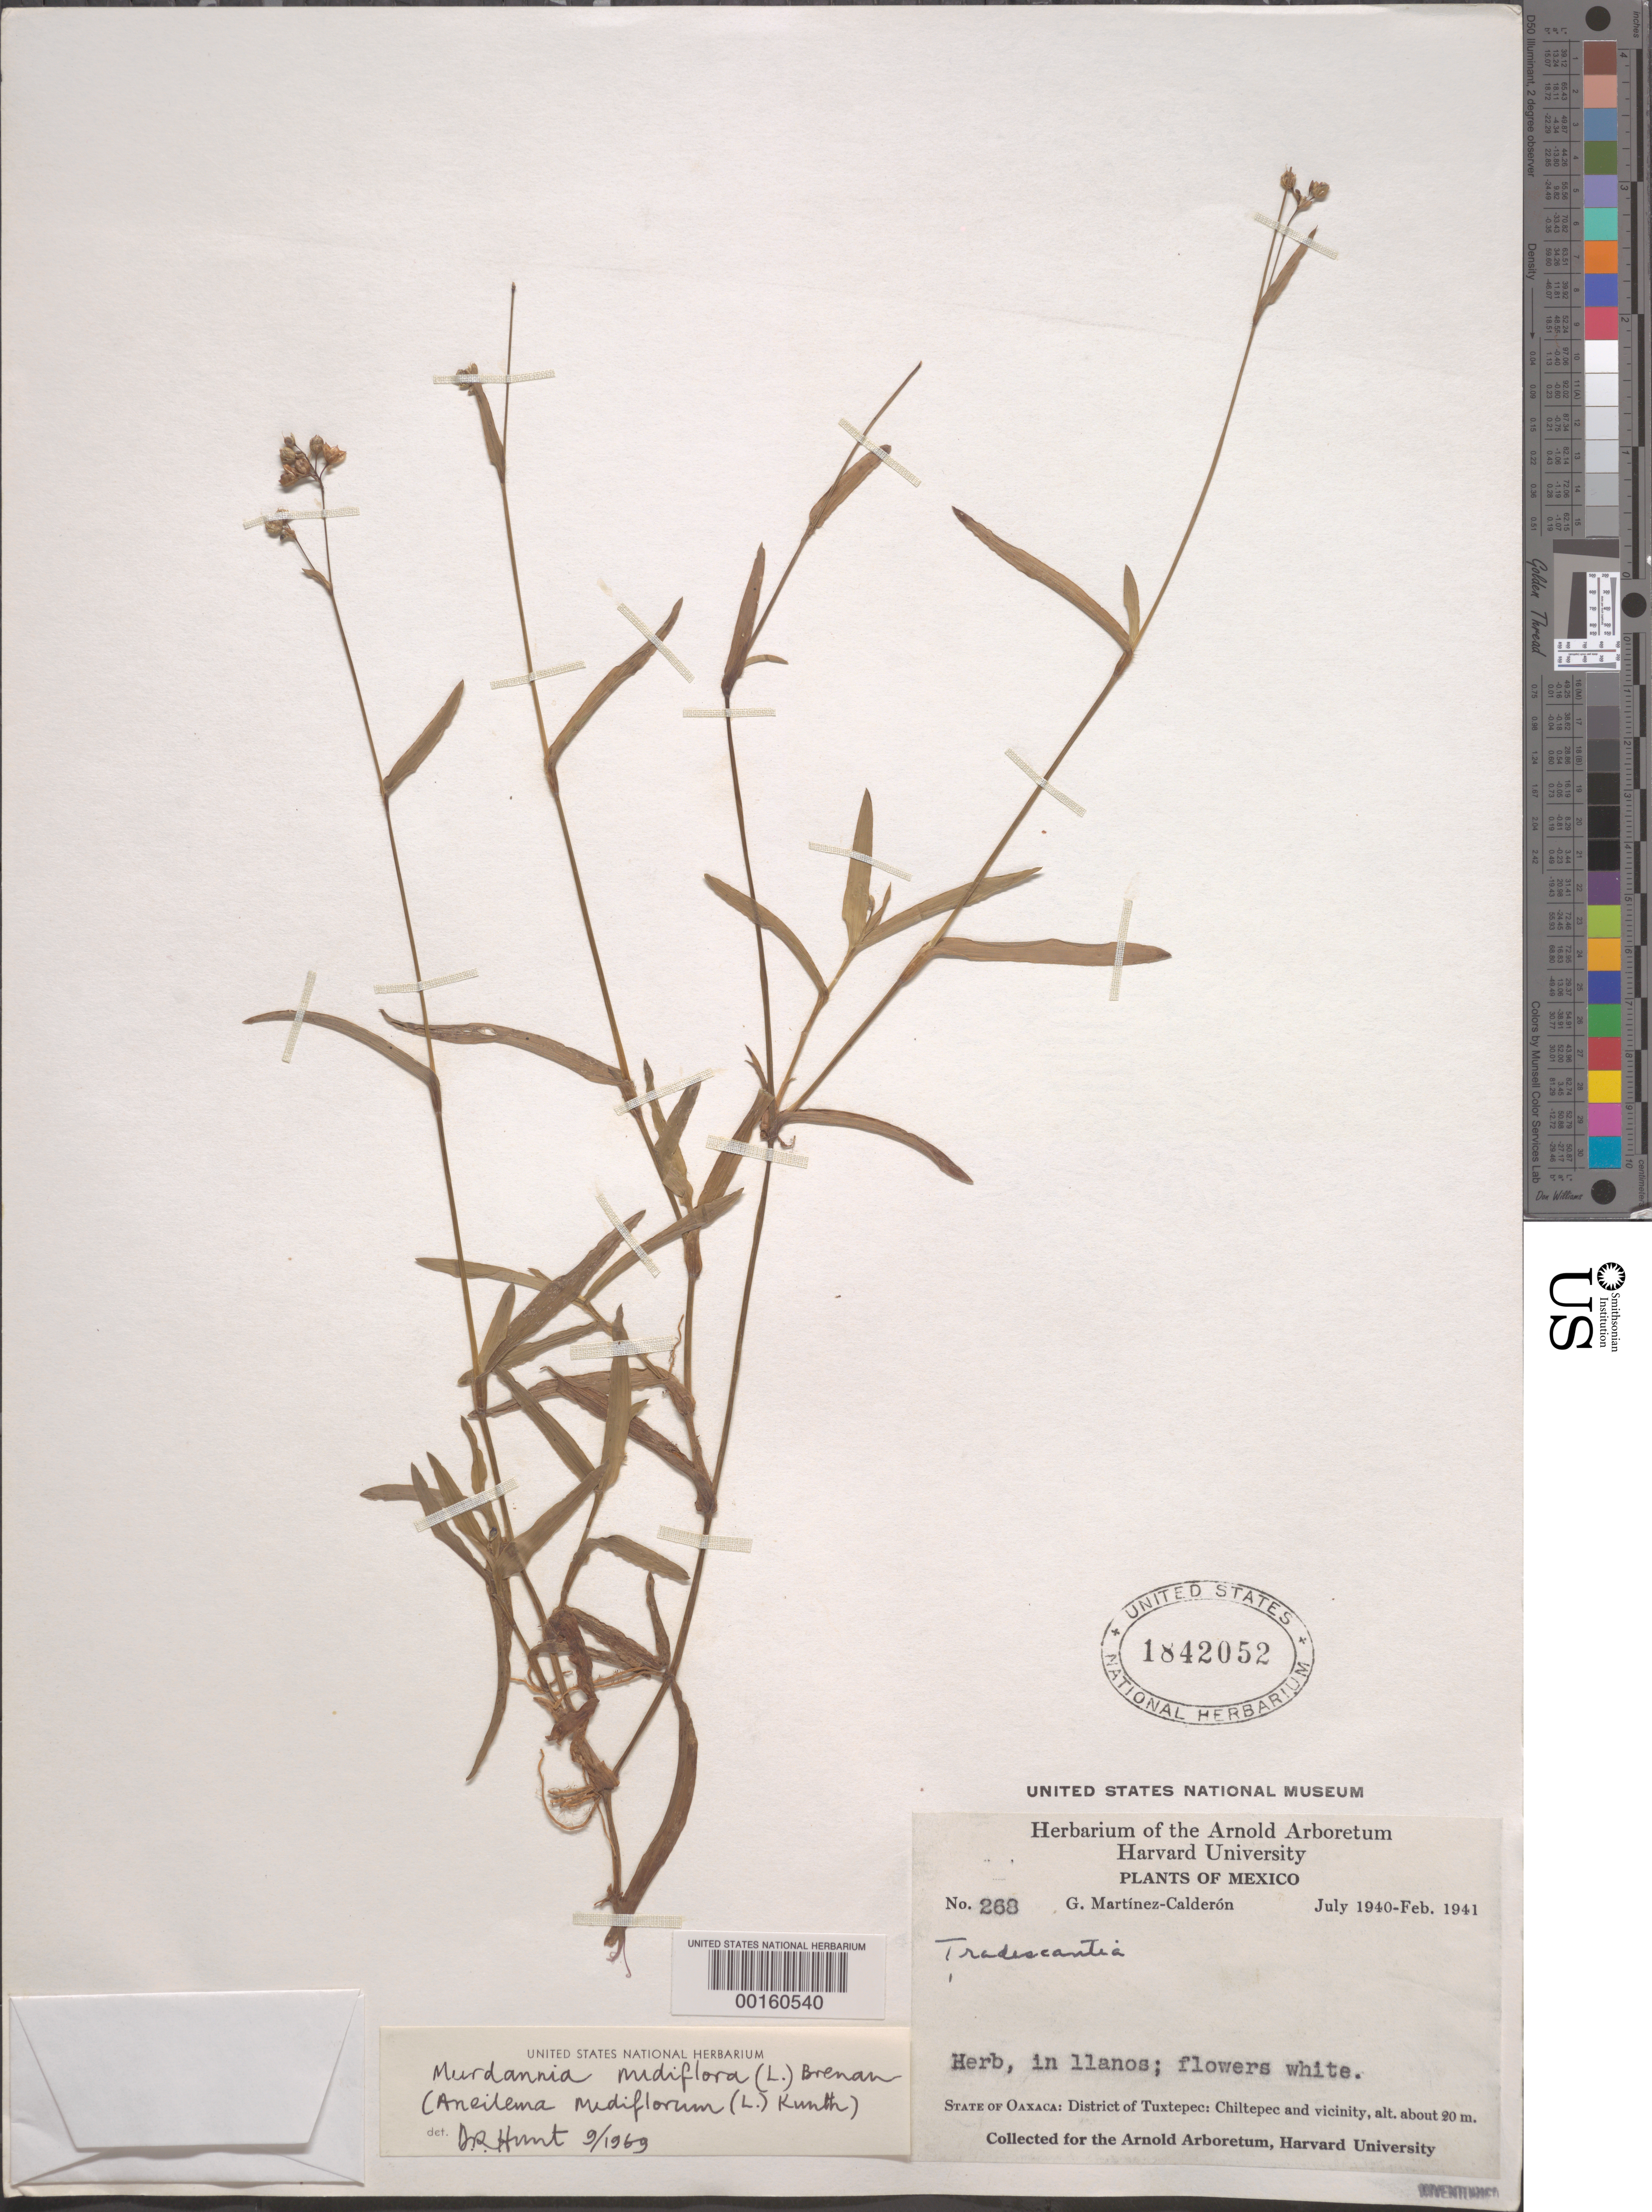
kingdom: Plantae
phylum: Tracheophyta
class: Liliopsida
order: Commelinales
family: Commelinaceae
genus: Murdannia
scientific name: Murdannia nudiflora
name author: (L.) Brenan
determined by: Hunt, D. R.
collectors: G. Martínez Calderón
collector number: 268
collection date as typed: Jul 1940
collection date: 1940-07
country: Mexico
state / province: Oaxaca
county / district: San Juan Bautista Tuxtepec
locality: Tuxtepec mun. (?), Chiltepec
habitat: Llanos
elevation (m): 20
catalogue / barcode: US 1842052